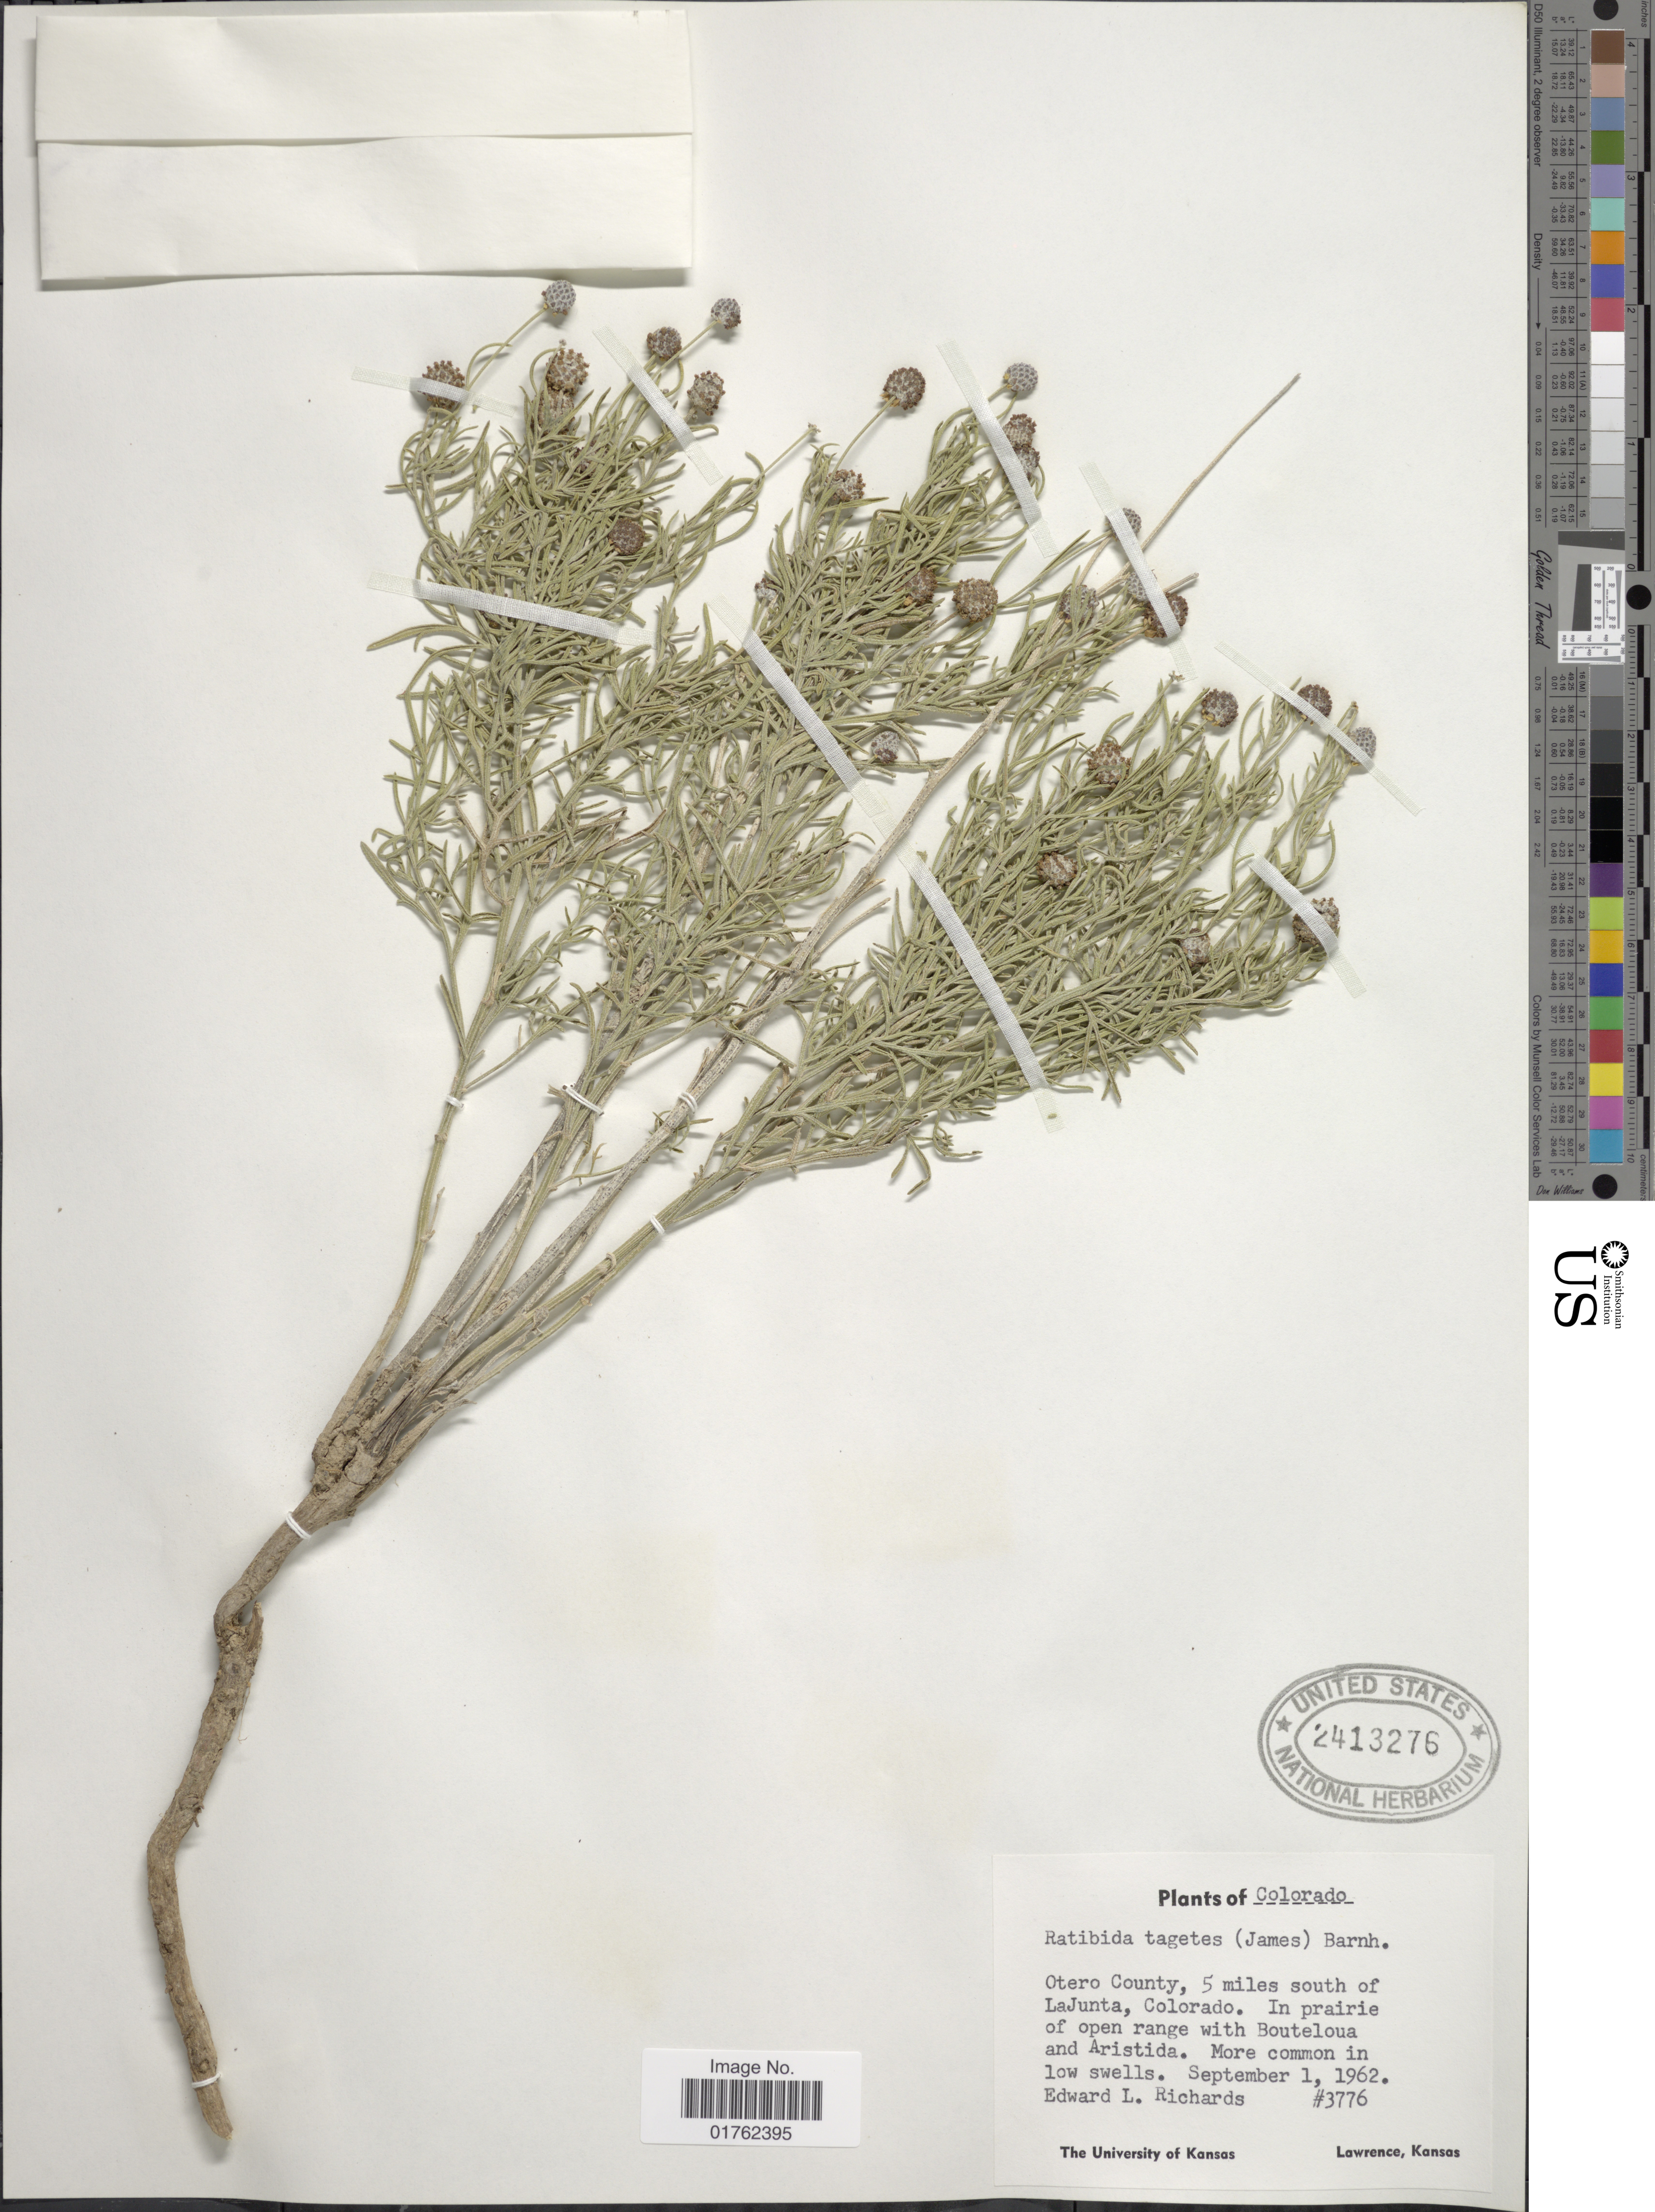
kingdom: Plantae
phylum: Tracheophyta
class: Magnoliopsida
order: Asterales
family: Asteraceae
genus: Ratibida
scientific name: Ratibida tagetes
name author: (James) Barnhart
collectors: E. Richards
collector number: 3776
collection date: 1962-09-01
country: United States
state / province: Colorado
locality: Otero County, 5 miles south of LaJunta, Colorado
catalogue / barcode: US 2413276